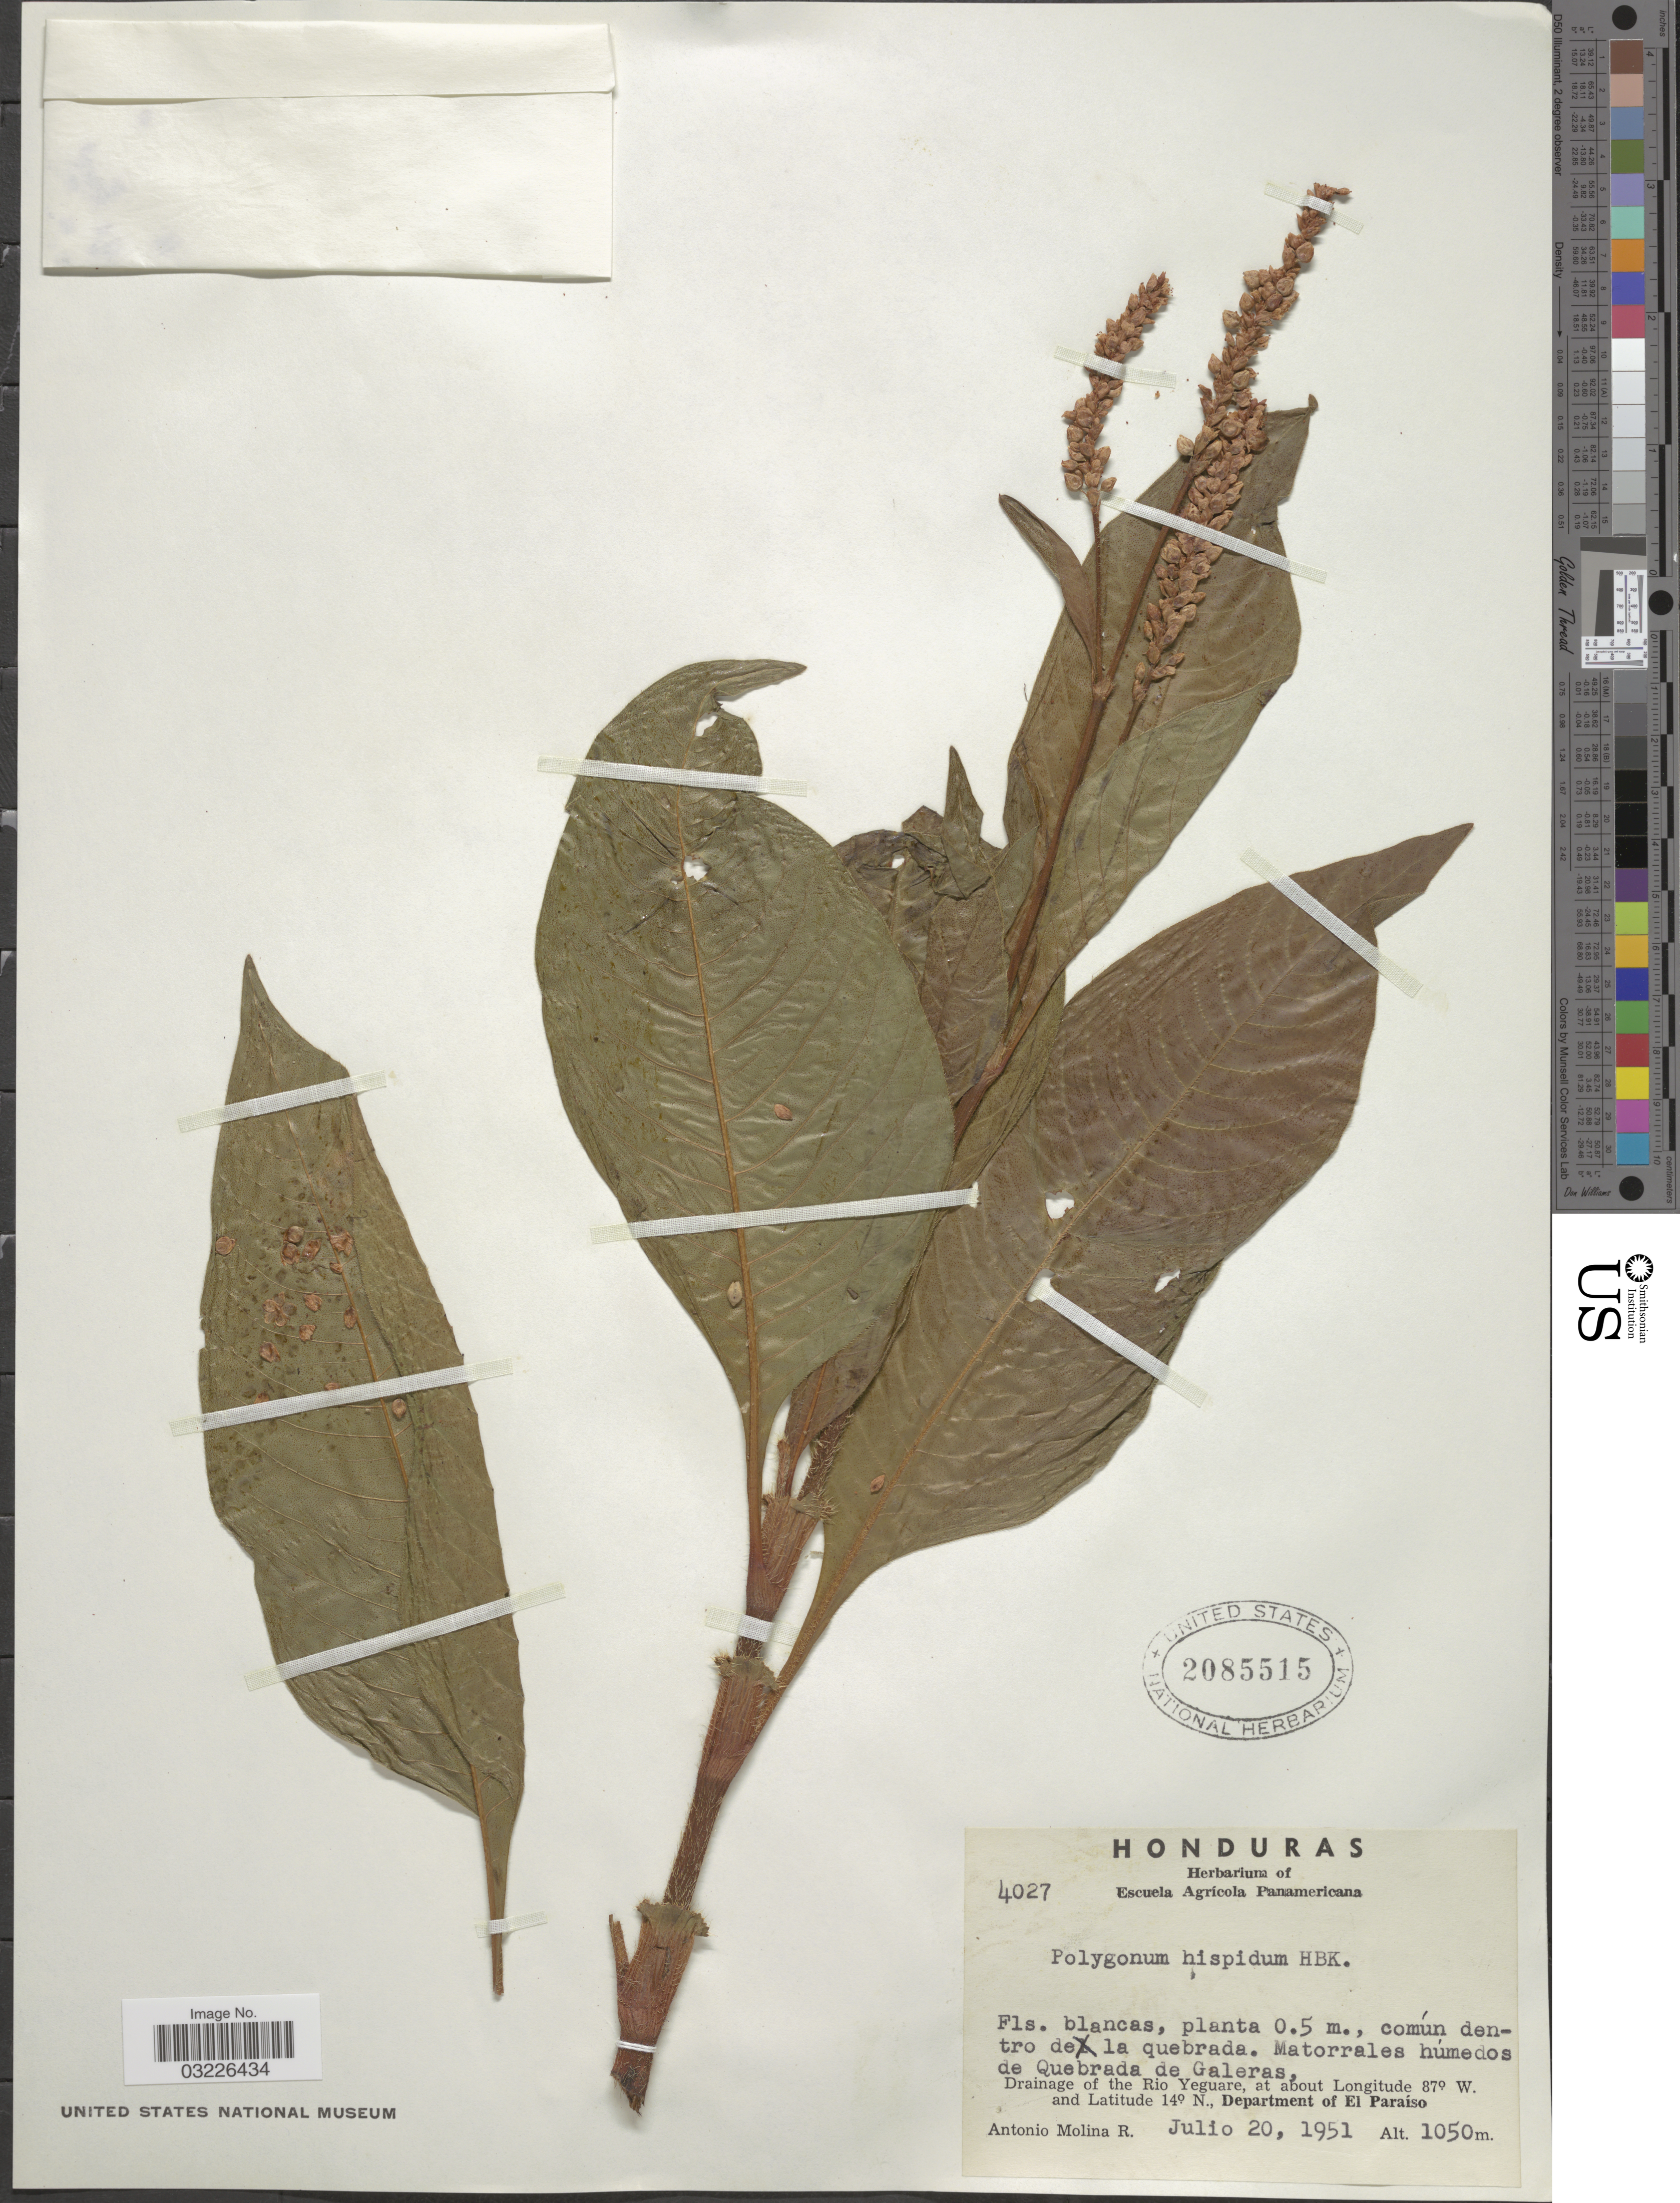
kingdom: Plantae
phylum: Tracheophyta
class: Magnoliopsida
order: Caryophyllales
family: Polygonaceae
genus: Polygonum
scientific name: Polygonum hispidum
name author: Kunth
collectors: A. Molina R.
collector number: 4027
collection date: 1951-07-20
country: Honduras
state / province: El Paraíso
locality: Quebrada de Galeras. Drainage of the Rio Yeguare. Department of El Paraíso.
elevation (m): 1050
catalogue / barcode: US 2085515